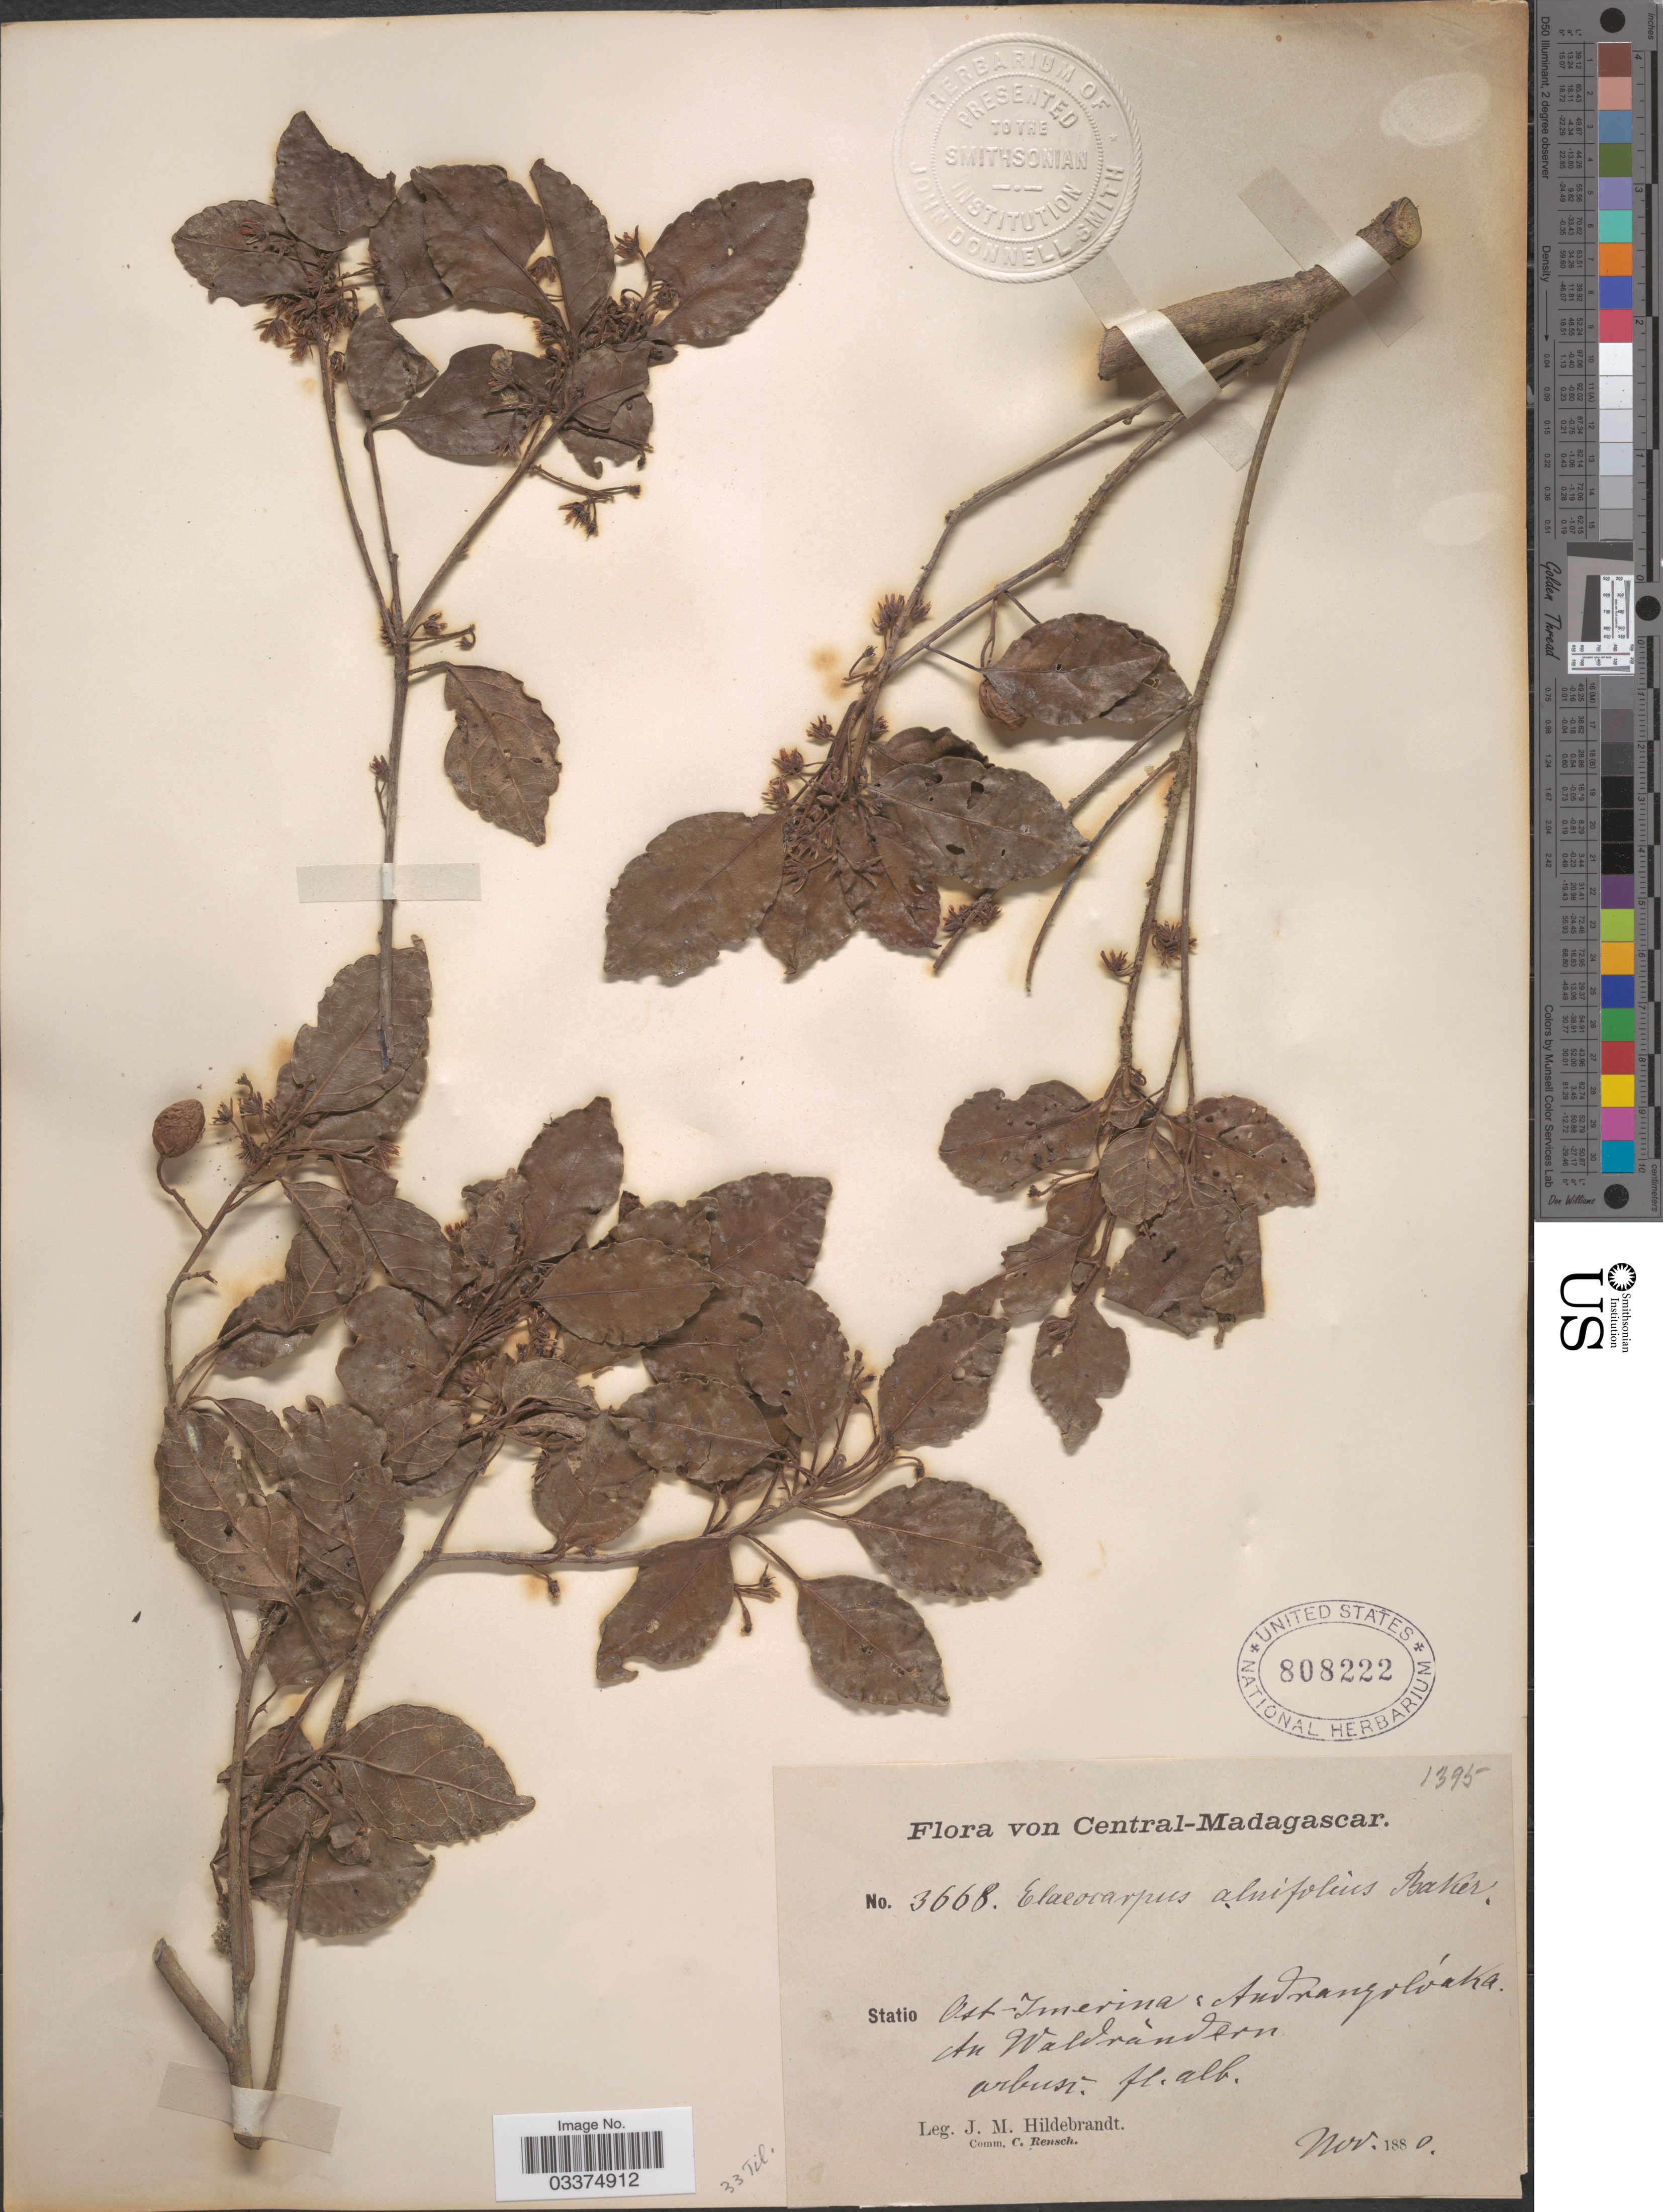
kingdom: Plantae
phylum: Tracheophyta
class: Magnoliopsida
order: Oxalidales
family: Elaeocarpaceae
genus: Elaeocarpus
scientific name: Elaeocarpus alnifolius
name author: Baker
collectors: J. Hildebrandt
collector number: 3668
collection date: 1880-11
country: Madagascar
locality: Central-Madagascar. Statio Ost-Imerina: Andrangolóaka. Au Waldrändern.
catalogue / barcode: US 808222